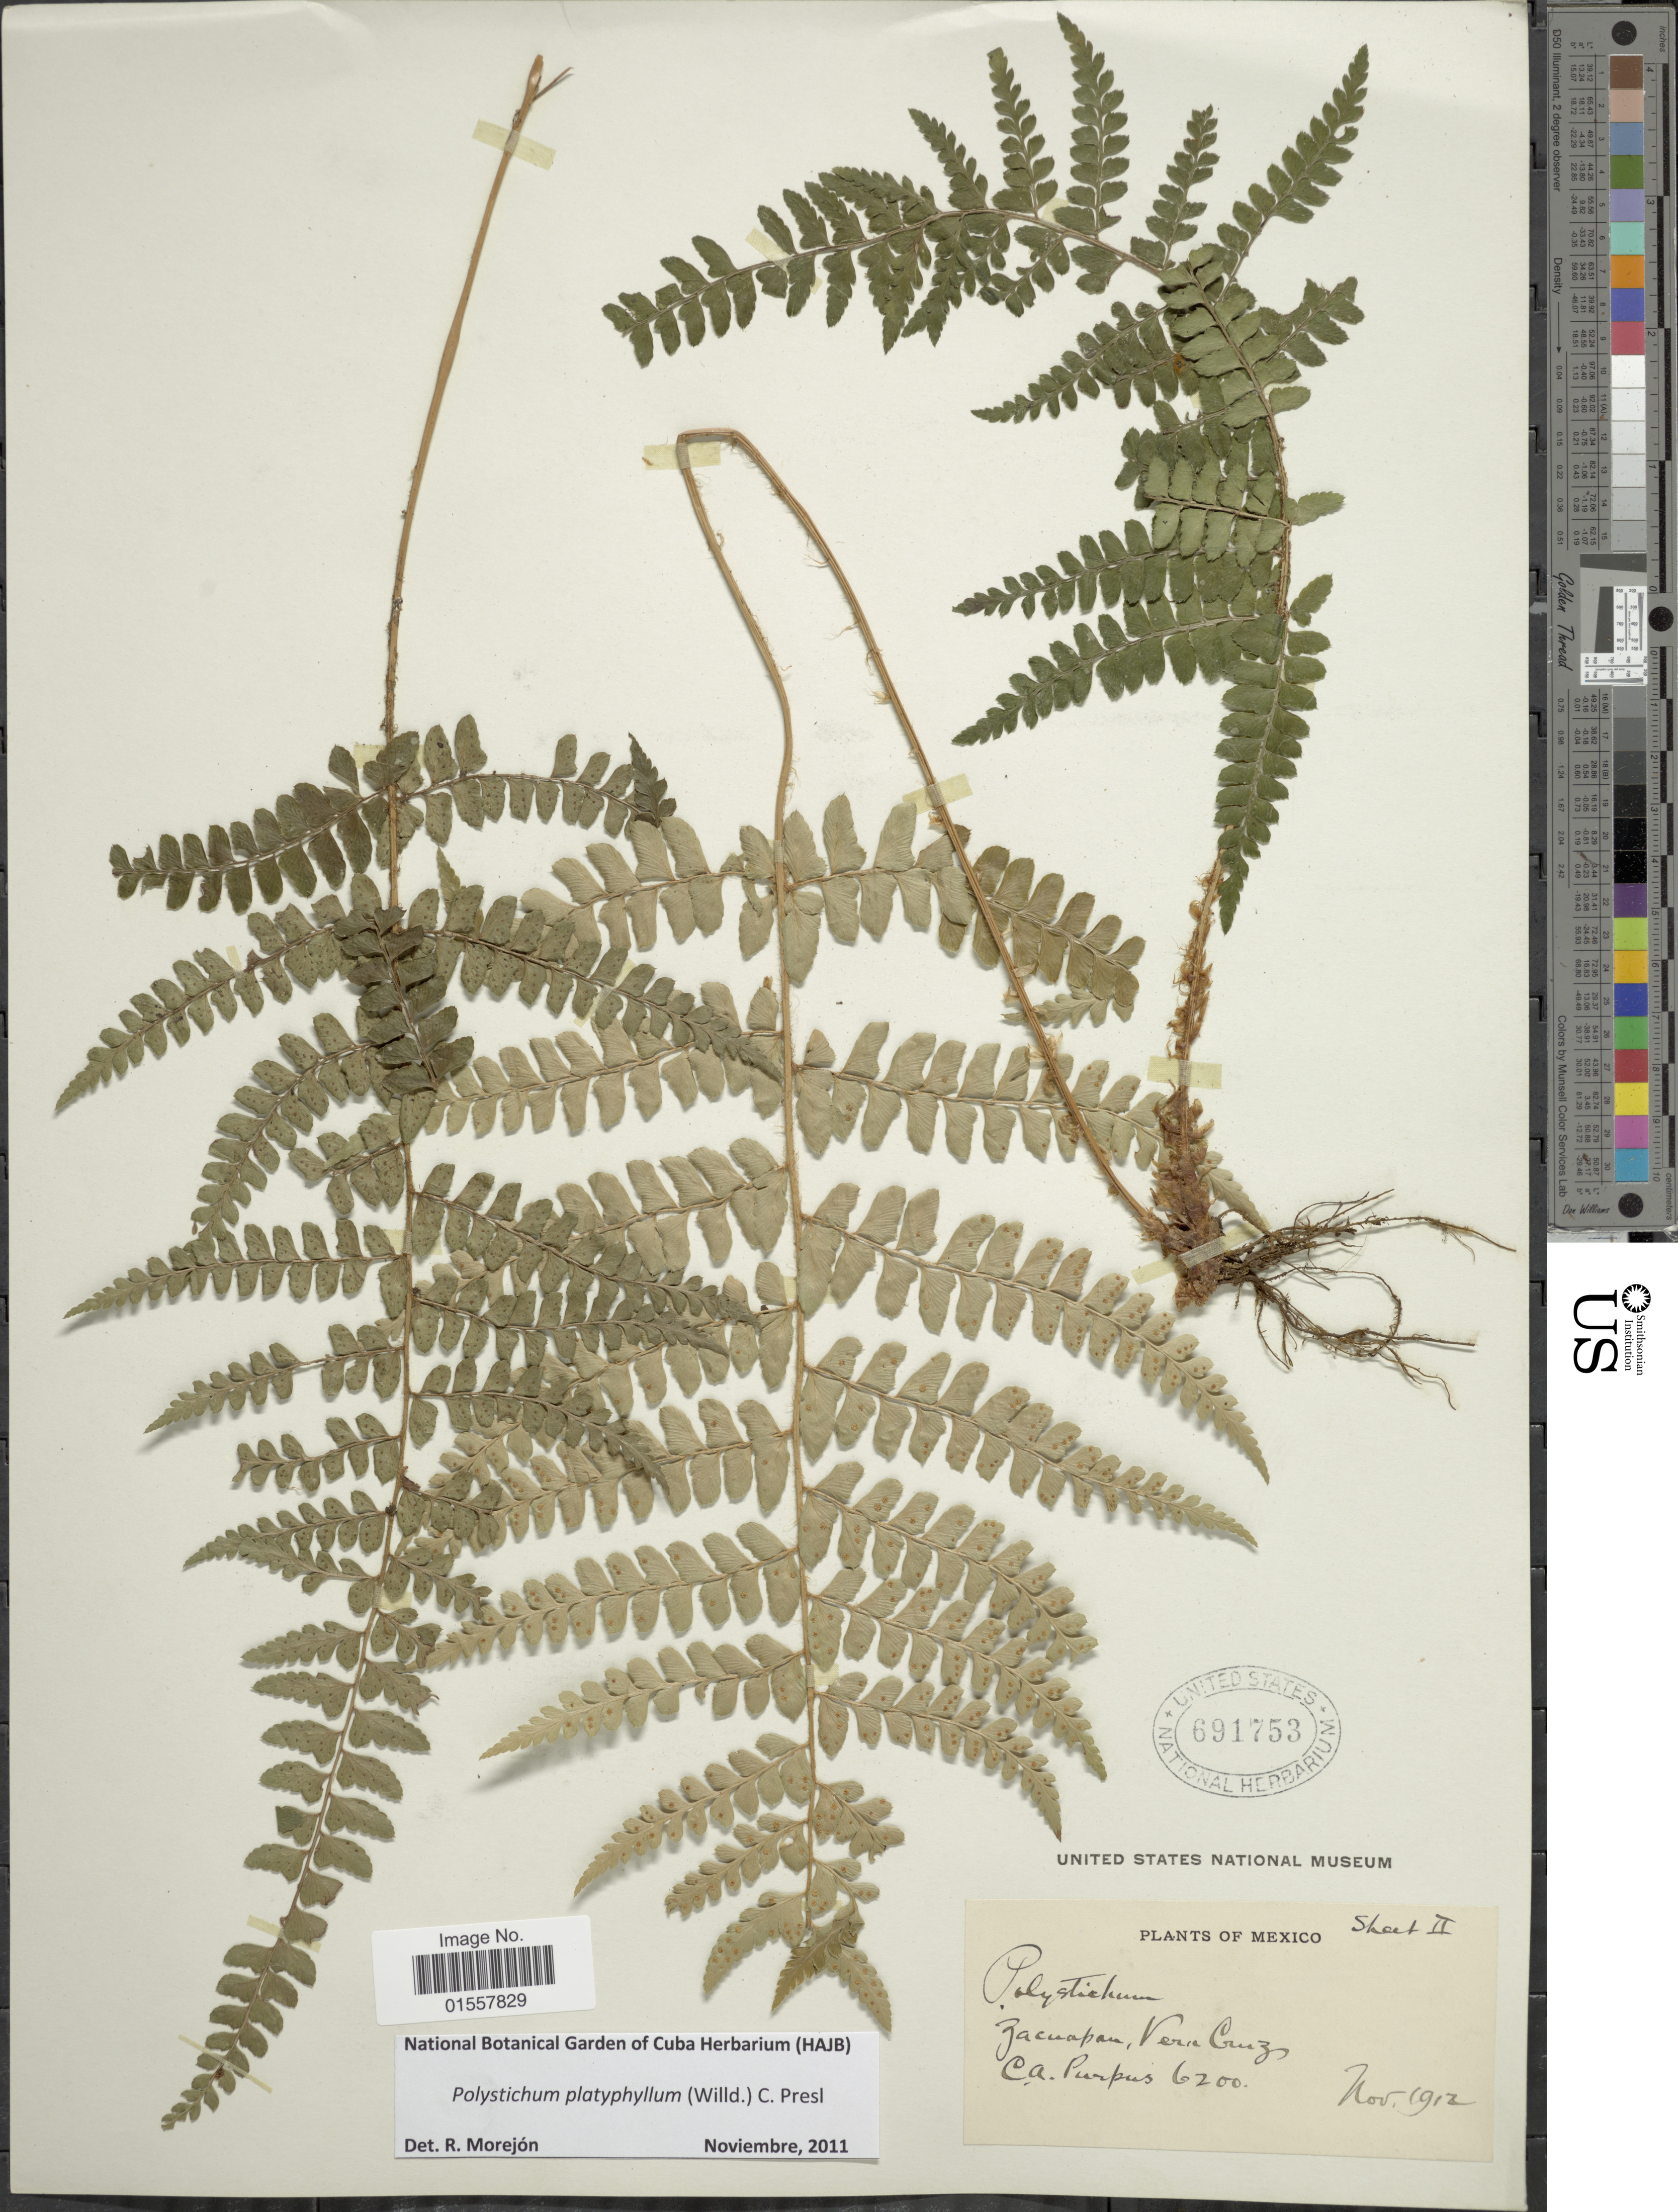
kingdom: Plantae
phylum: Tracheophyta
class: Polypodiopsida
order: Polypodiales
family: Dryopteridaceae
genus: Polystichum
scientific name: Polystichum platyphyllum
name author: (Willd.) C. Presl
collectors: C. A. Purpus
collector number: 6200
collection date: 1912-11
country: Mexico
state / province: Veracruz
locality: Zacuapan, Vera Cruz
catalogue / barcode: US 691753